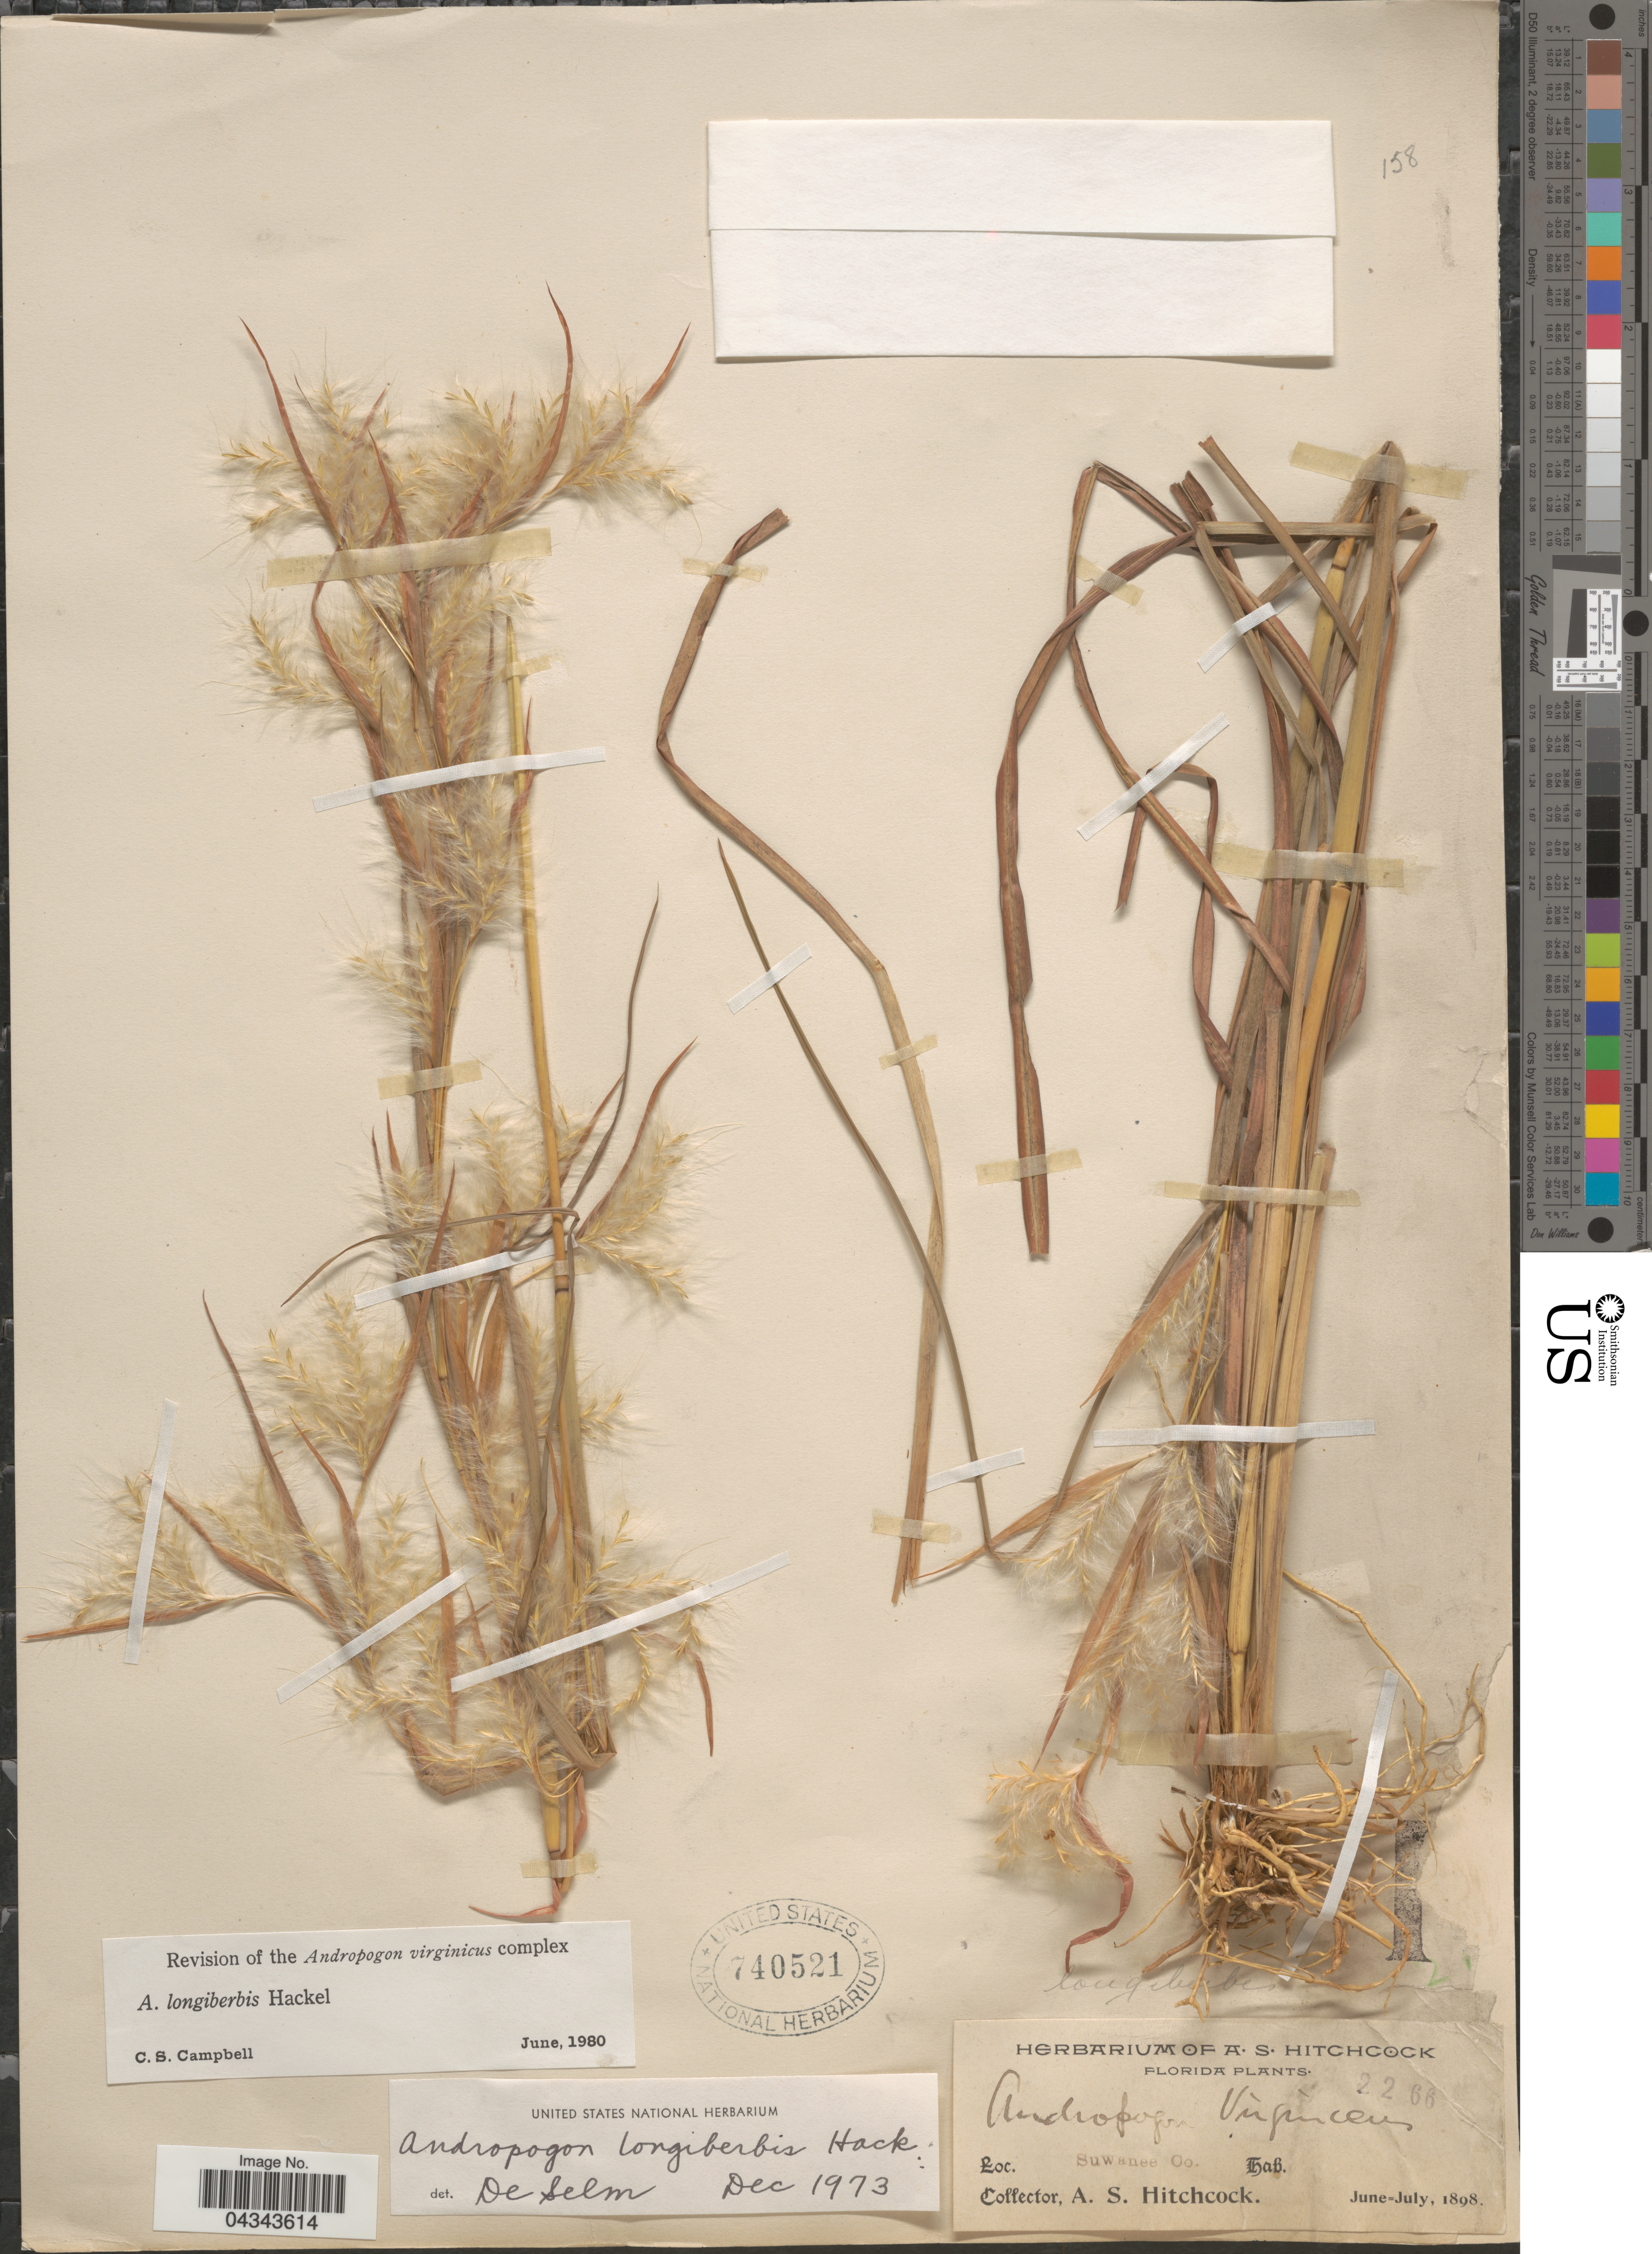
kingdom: Plantae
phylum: Tracheophyta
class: Liliopsida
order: Poales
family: Poaceae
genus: Andropogon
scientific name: Andropogon longiberbis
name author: Hack.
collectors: A. S. Hitchcock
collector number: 2266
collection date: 1898-06/1898-07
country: United States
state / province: Florida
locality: Suwanee Co.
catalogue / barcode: US 740521